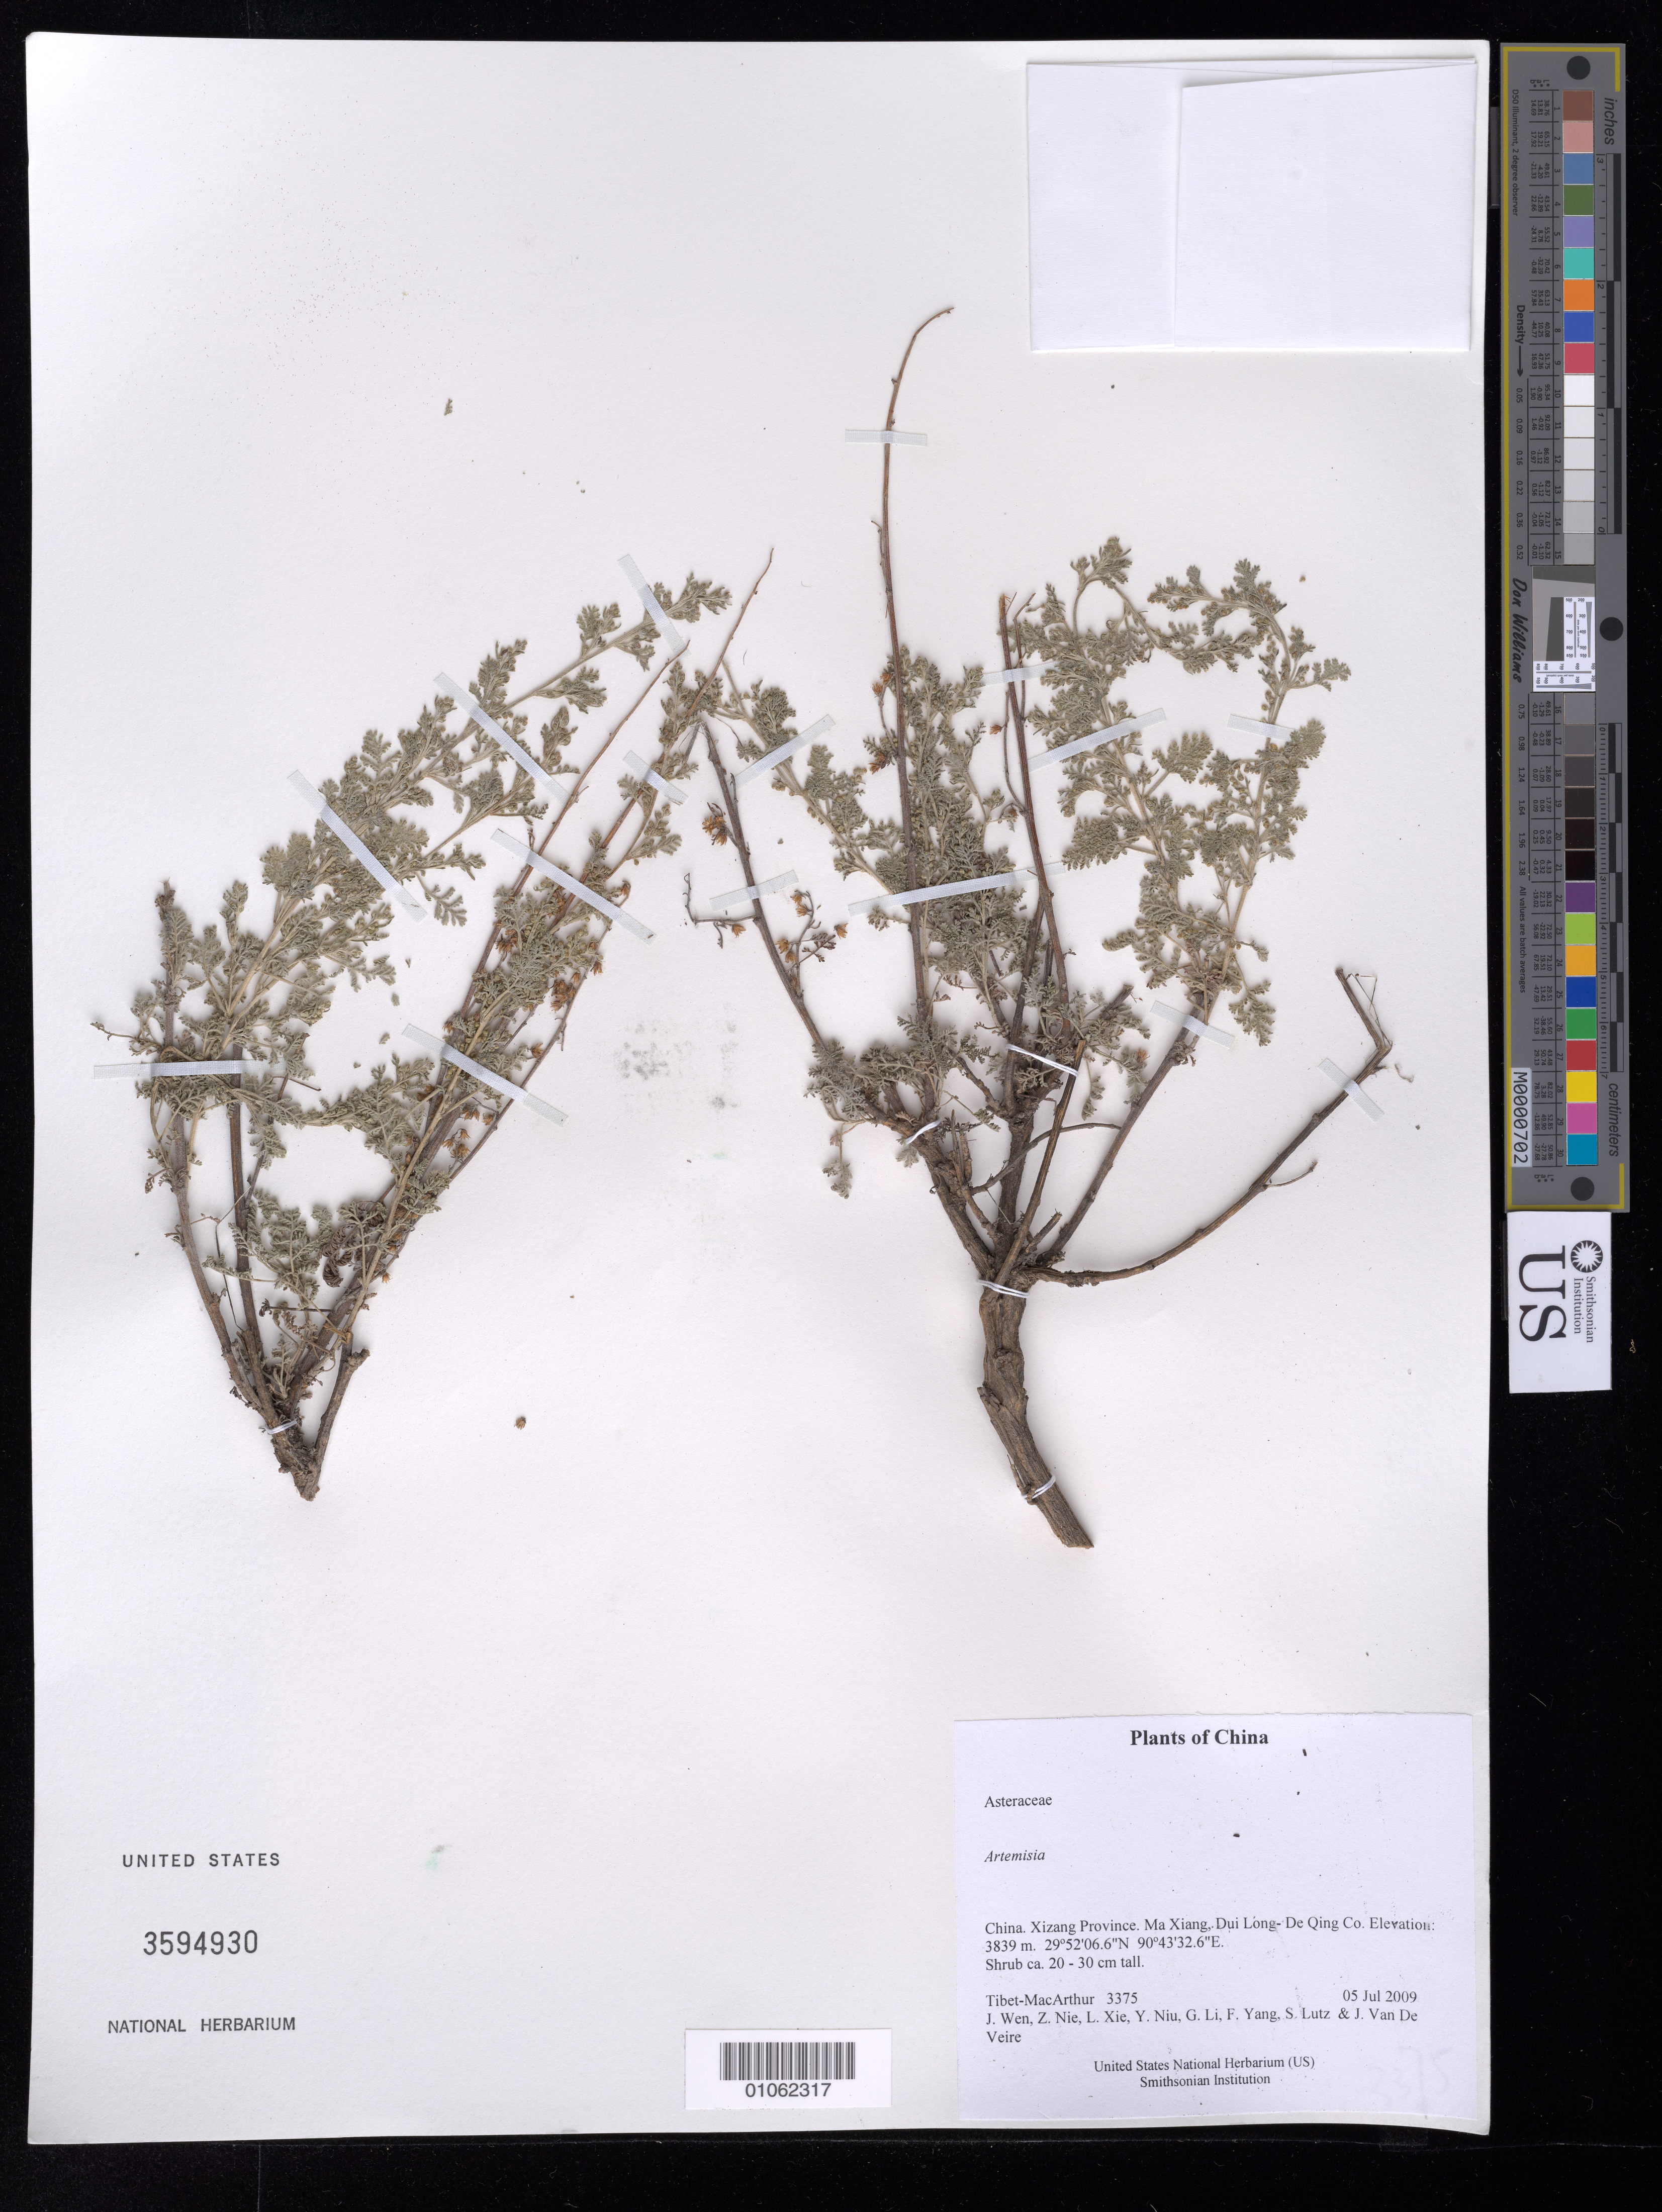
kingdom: Plantae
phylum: Tracheophyta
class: Magnoliopsida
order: Asterales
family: Asteraceae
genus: Artemisia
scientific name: Artemisia sp.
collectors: Tibet-MacArthur, J. Wen, Z. Nie, L. Xie, Y. Niu, G. Li, F. Yang, S. Lutz & J. Van De Veire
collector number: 3375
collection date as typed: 05 Jul 2009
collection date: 2009-07-05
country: China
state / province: Xizang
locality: Ma Xiang, Dui Long- De Qing Co.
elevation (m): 3839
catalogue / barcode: US 3594930